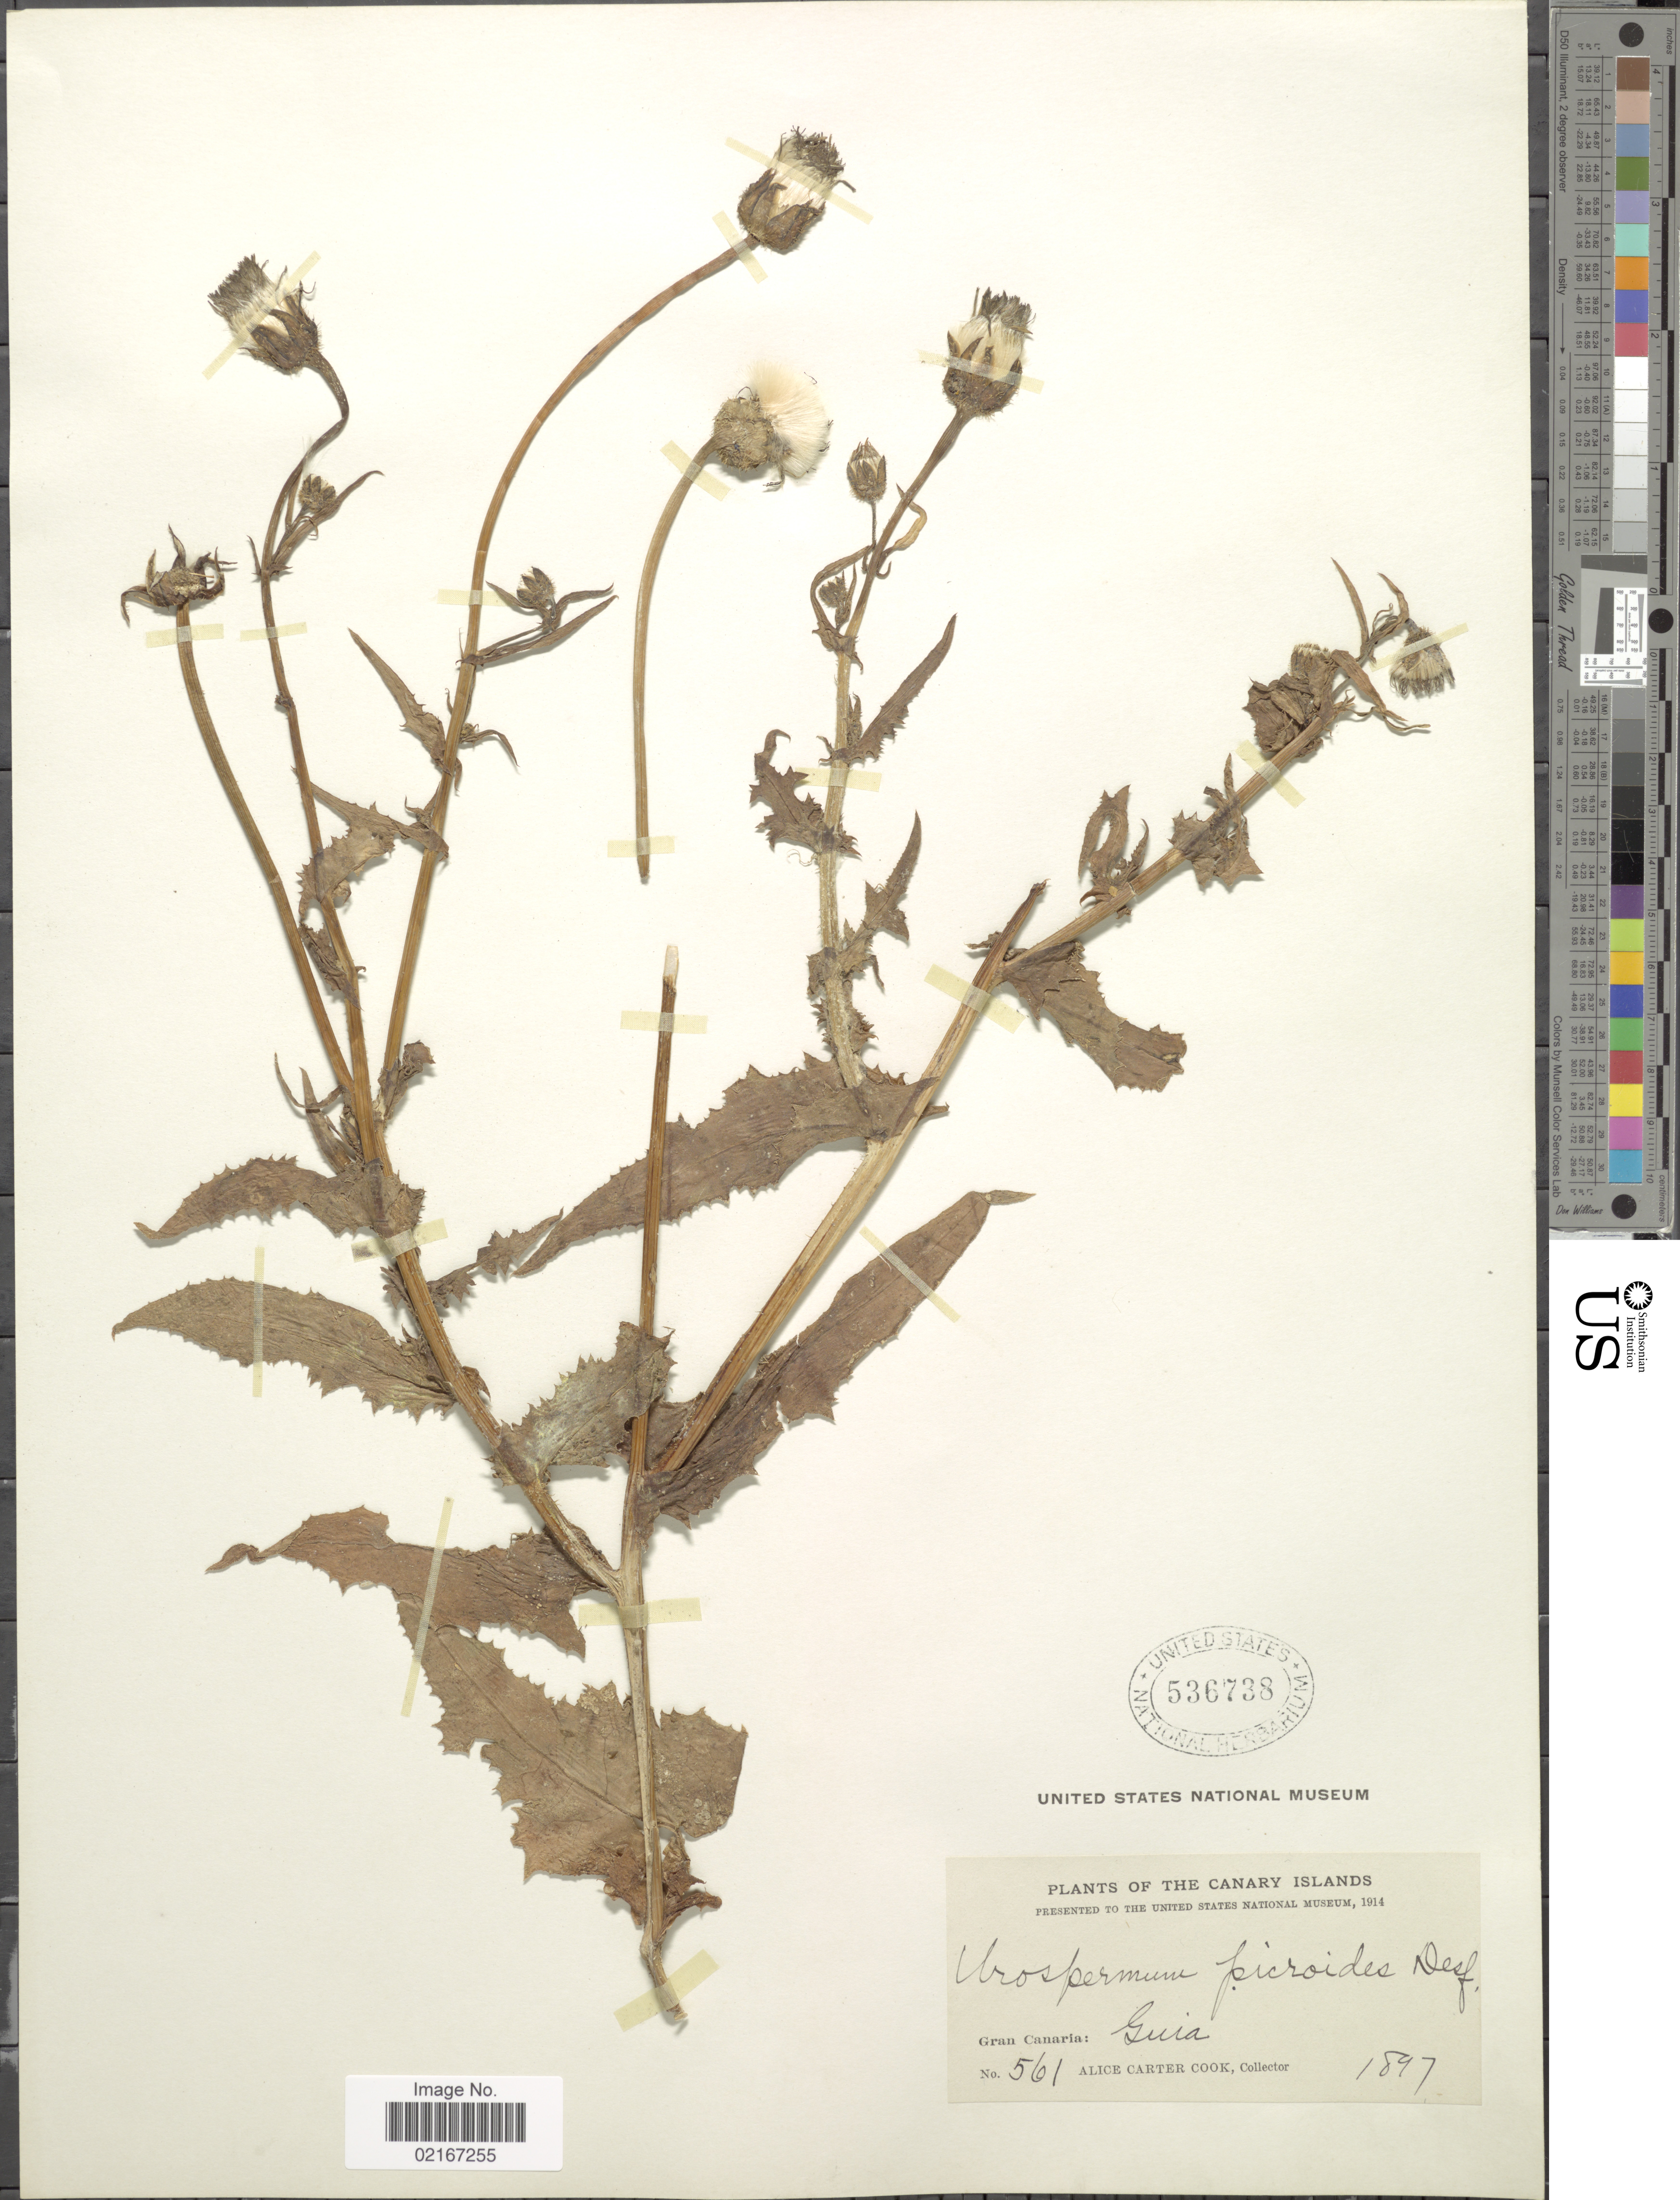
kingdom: Plantae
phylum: Tracheophyta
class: Magnoliopsida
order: Asterales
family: Asteraceae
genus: Urospermum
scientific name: Urospermum picroides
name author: (L.) F.W. Schmidt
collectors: Alice C. Cook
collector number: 561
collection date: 1897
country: Spain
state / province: Canarias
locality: The Canary Islands, Gran Canarias, Guia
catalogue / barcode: US 536738